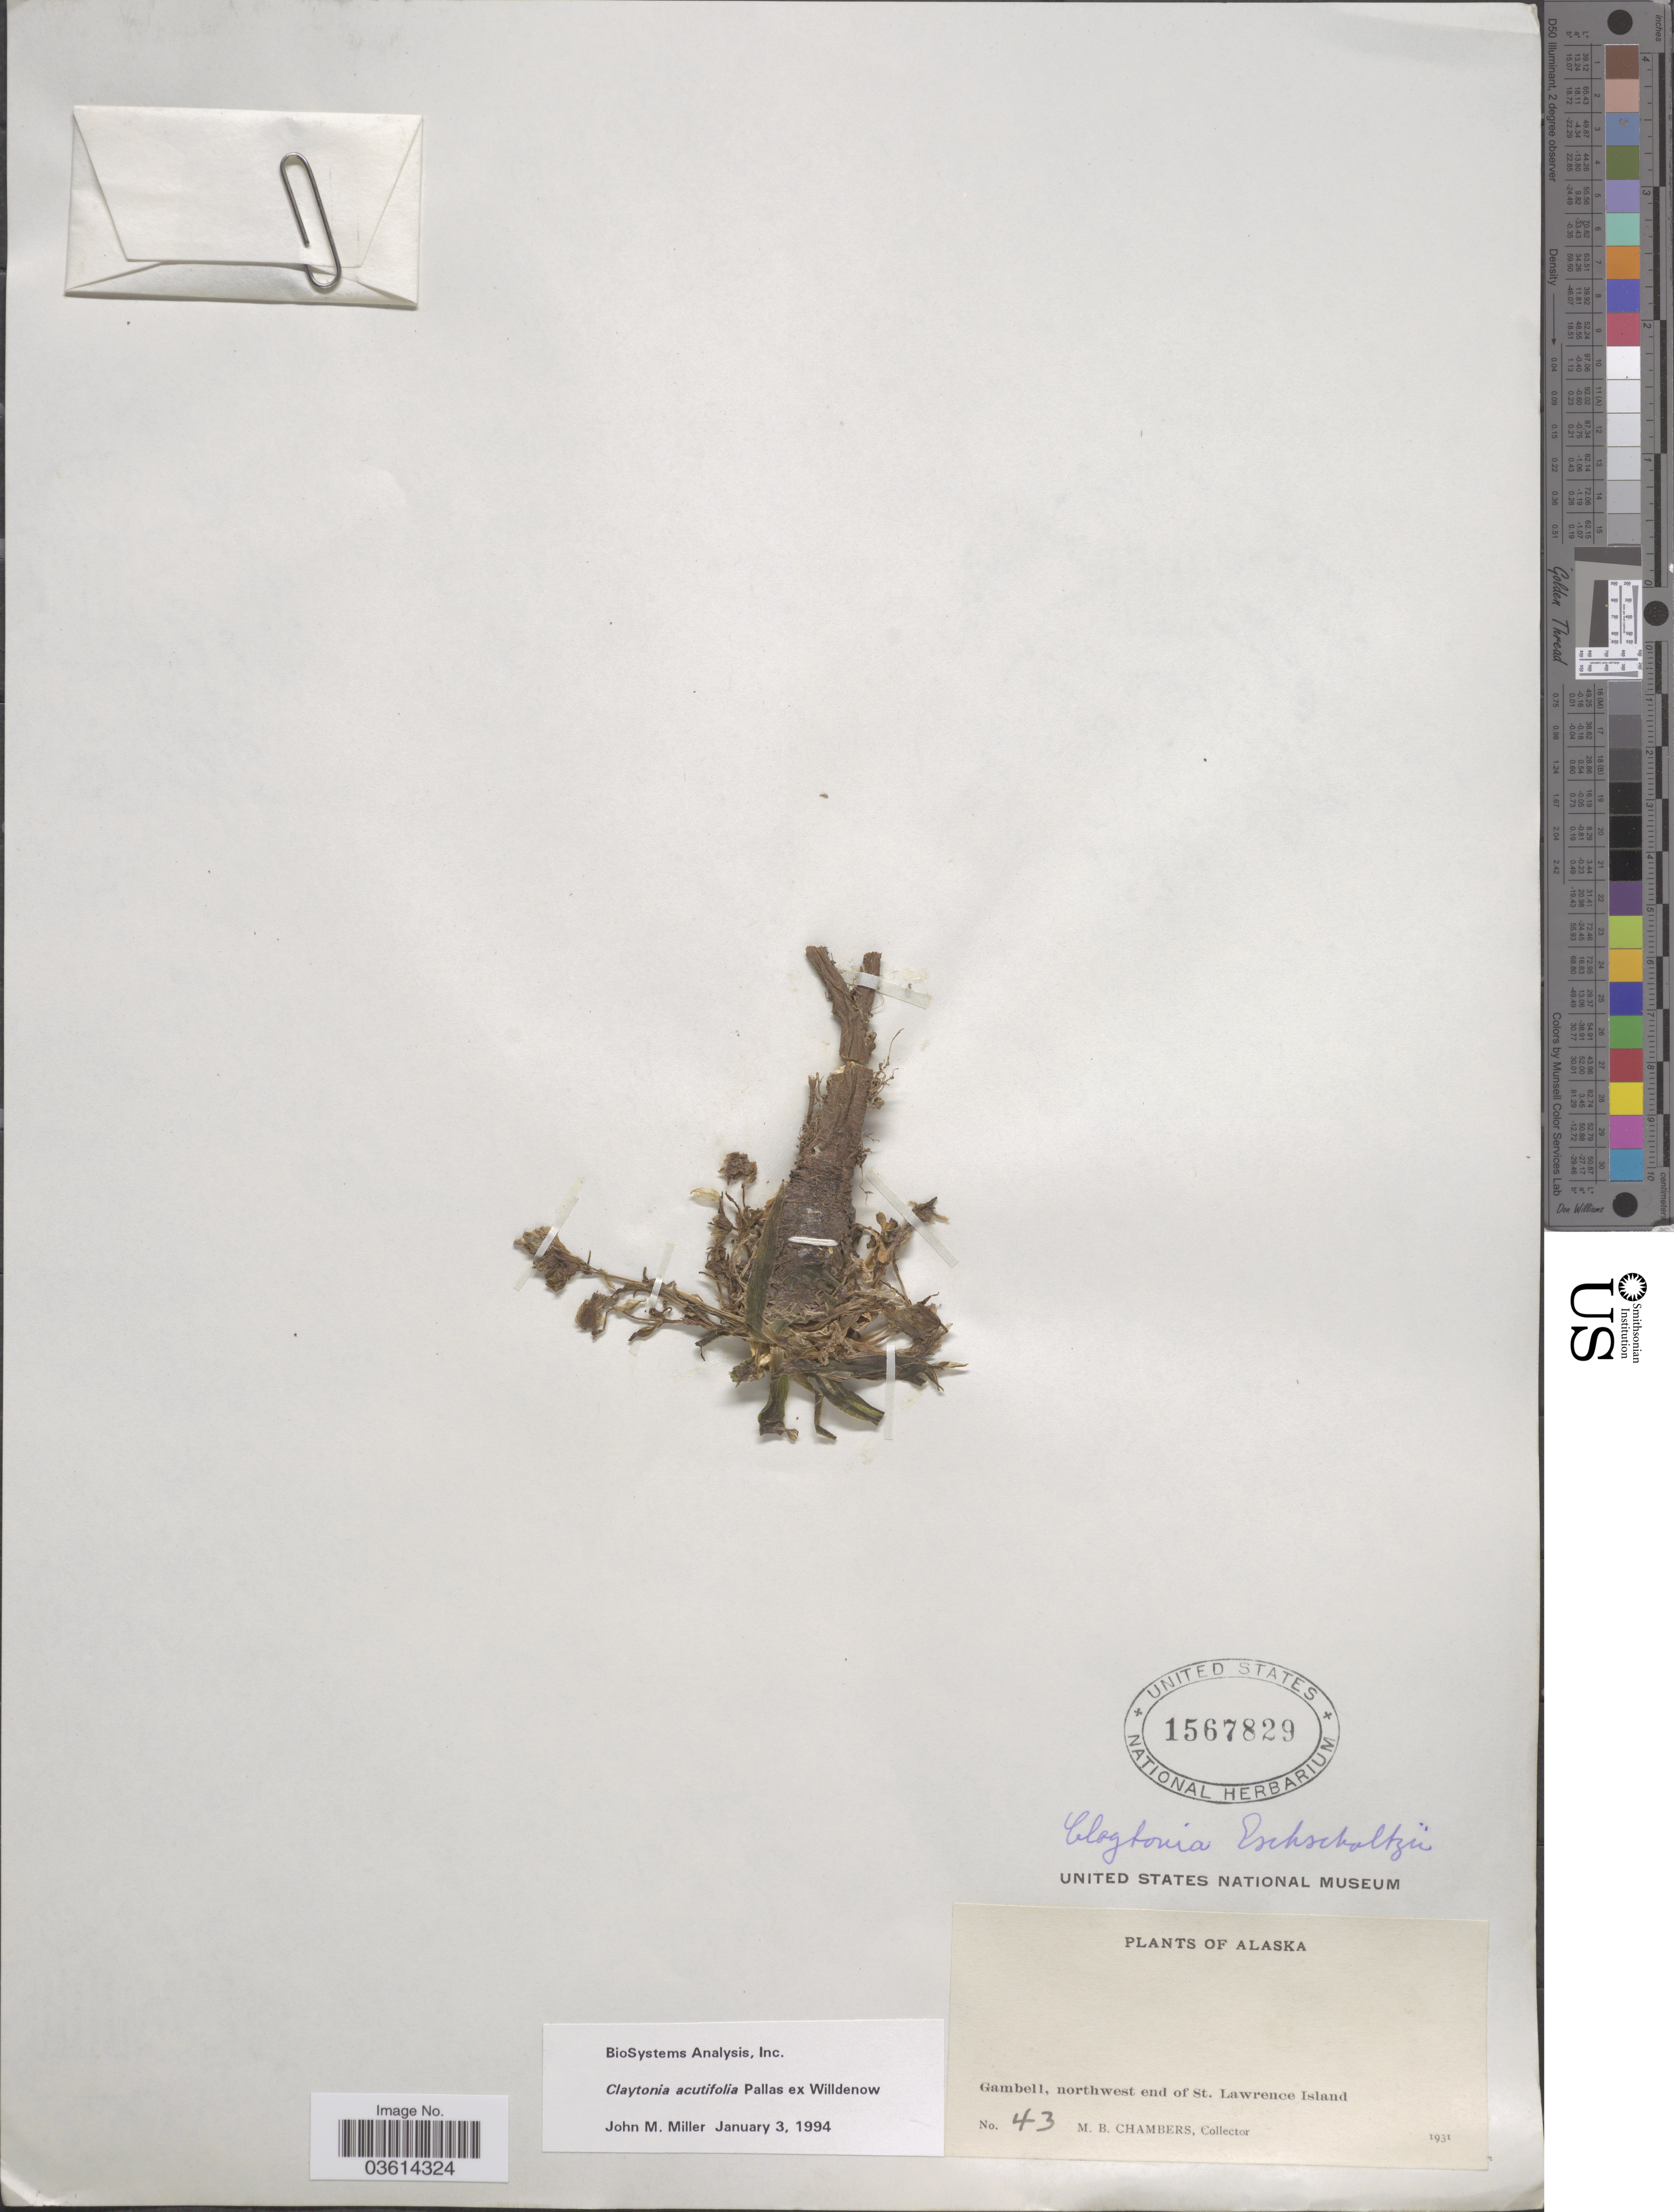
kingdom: Plantae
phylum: Tracheophyta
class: Magnoliopsida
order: Caryophyllales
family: Montiaceae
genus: Claytonia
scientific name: Claytonia acutifolia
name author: Pall. ex Willd.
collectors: M. Chambers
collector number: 43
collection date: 1931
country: United States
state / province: Alaska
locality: Gambell, northwest end of St. Lawrence Island.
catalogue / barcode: US 1567829